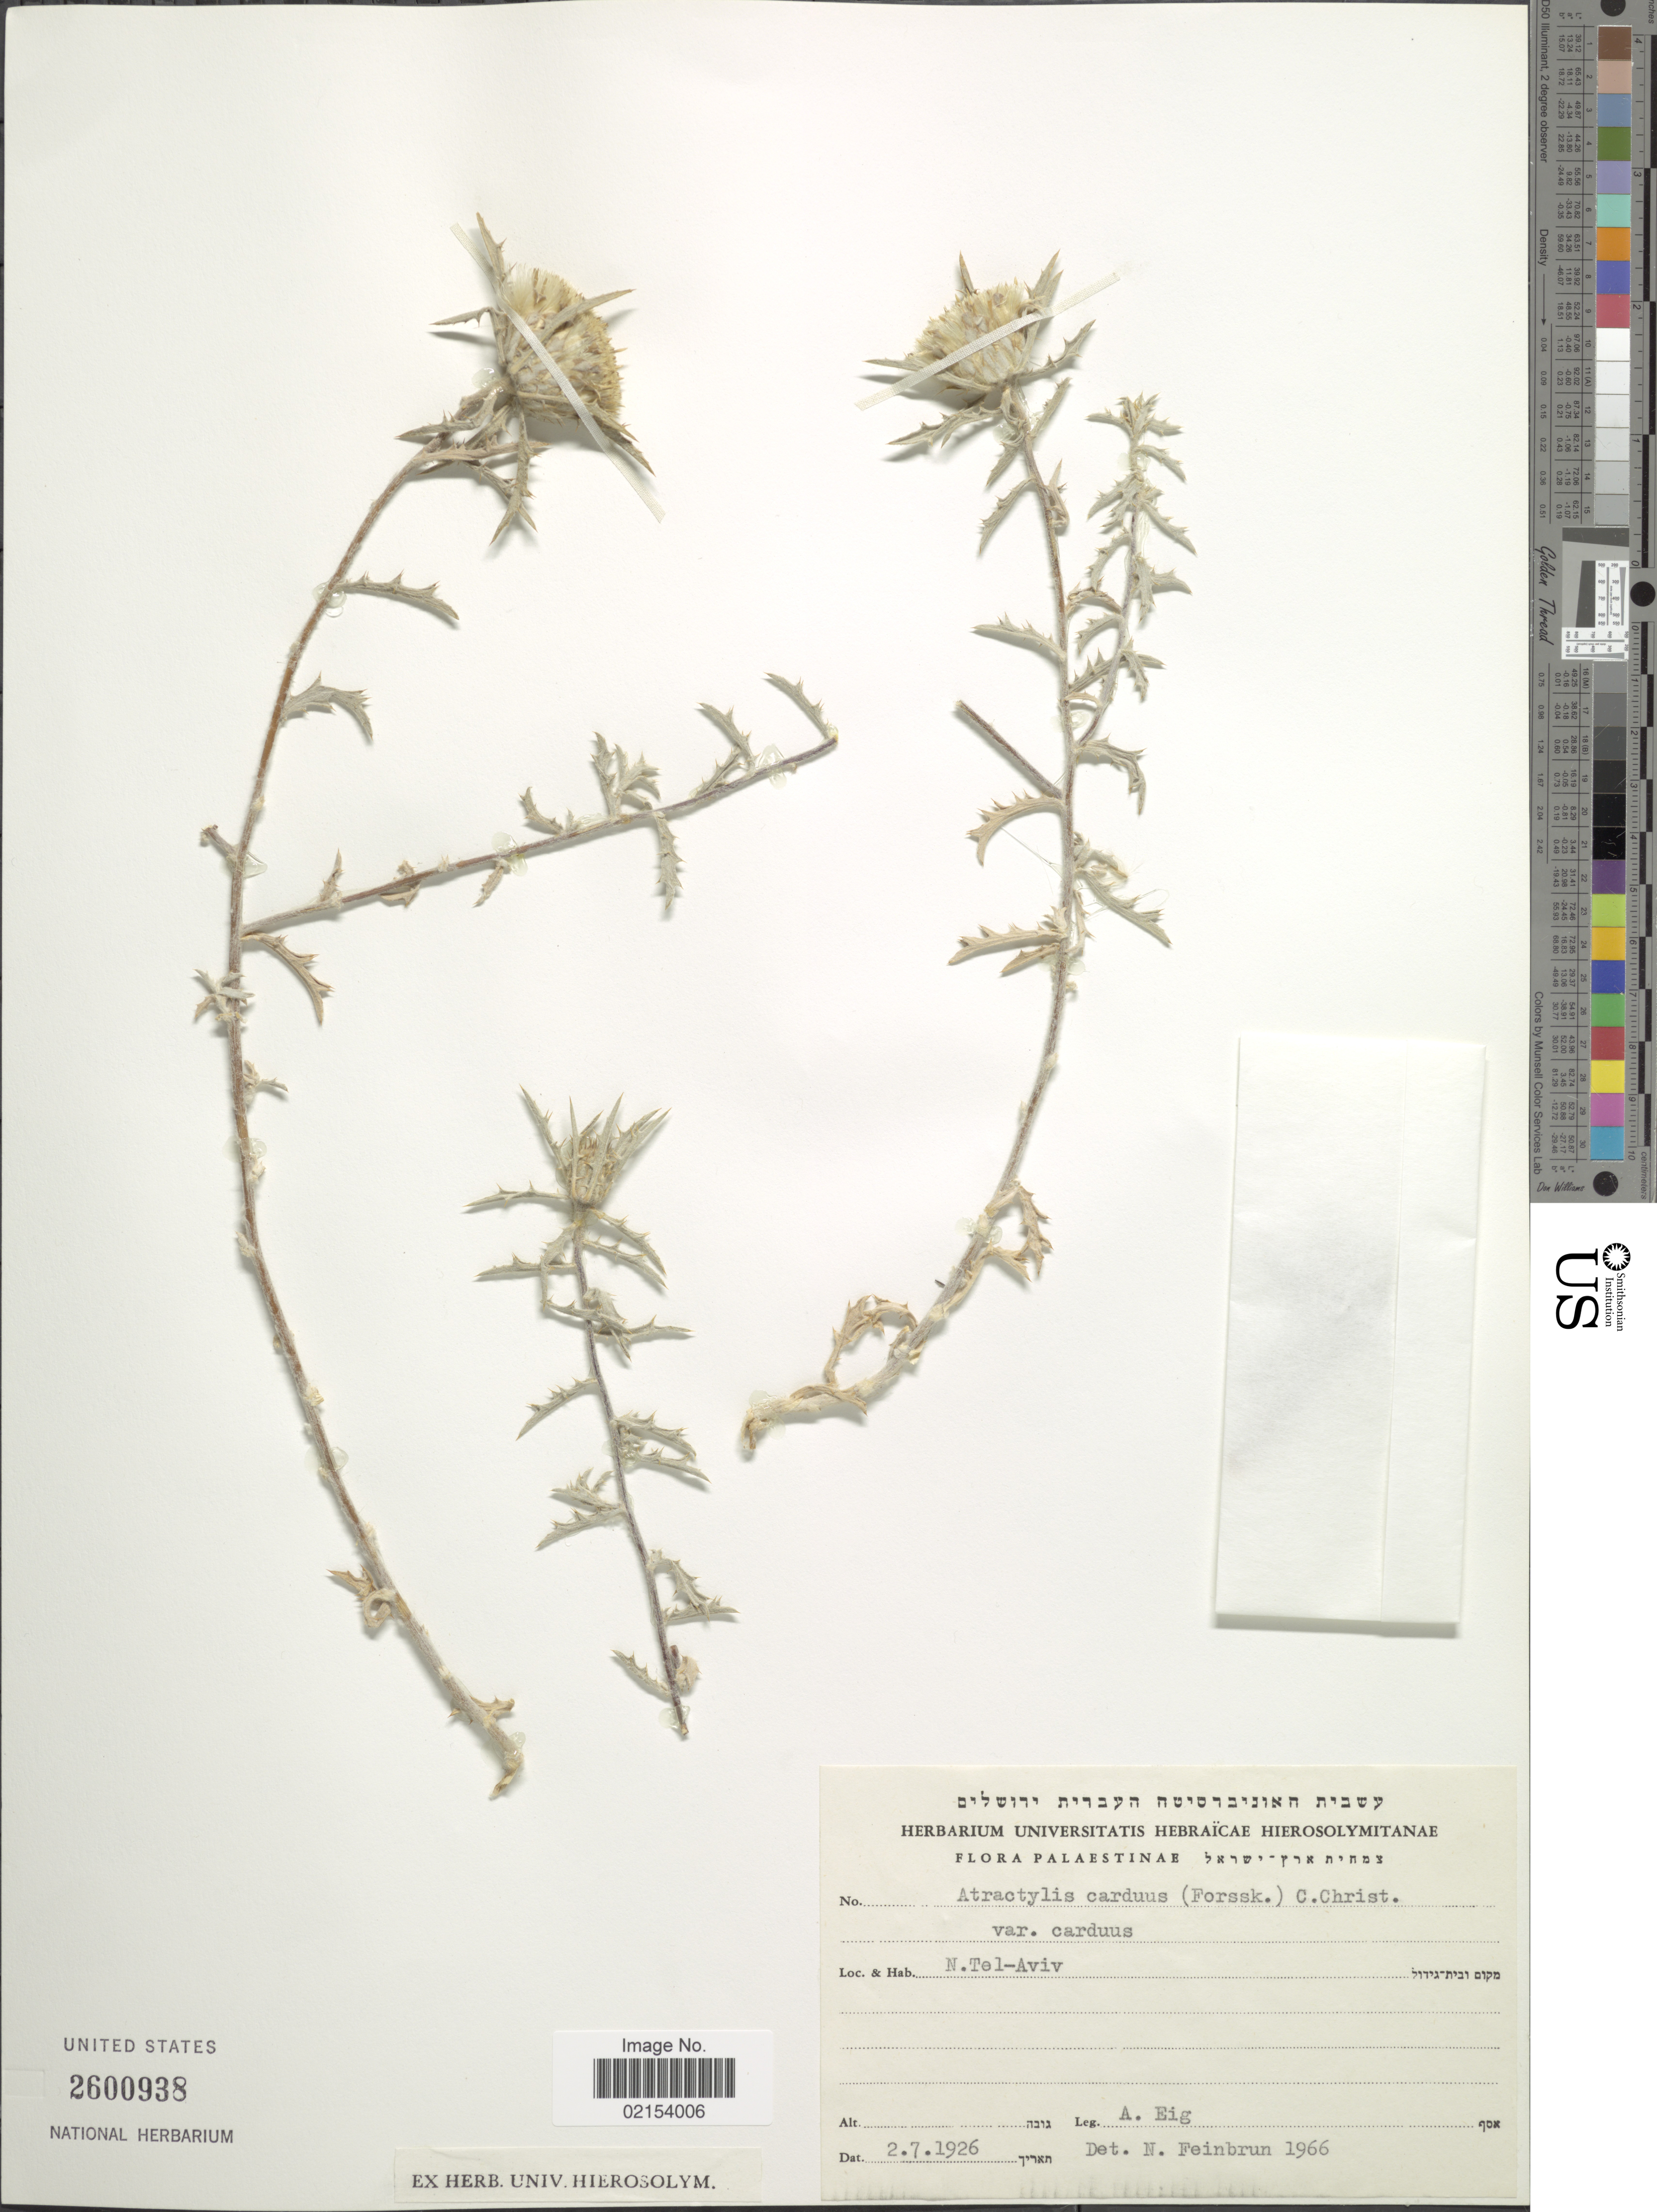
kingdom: Plantae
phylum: Tracheophyta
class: Magnoliopsida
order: Asterales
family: Asteraceae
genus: Atractylis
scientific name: Atractylis carduus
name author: (Forssk.) C. Chr.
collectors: A. Eig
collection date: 1926-07-02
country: Israel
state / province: Tel Aviv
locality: N. Tel Aviv. Palestinae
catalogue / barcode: US 2600938